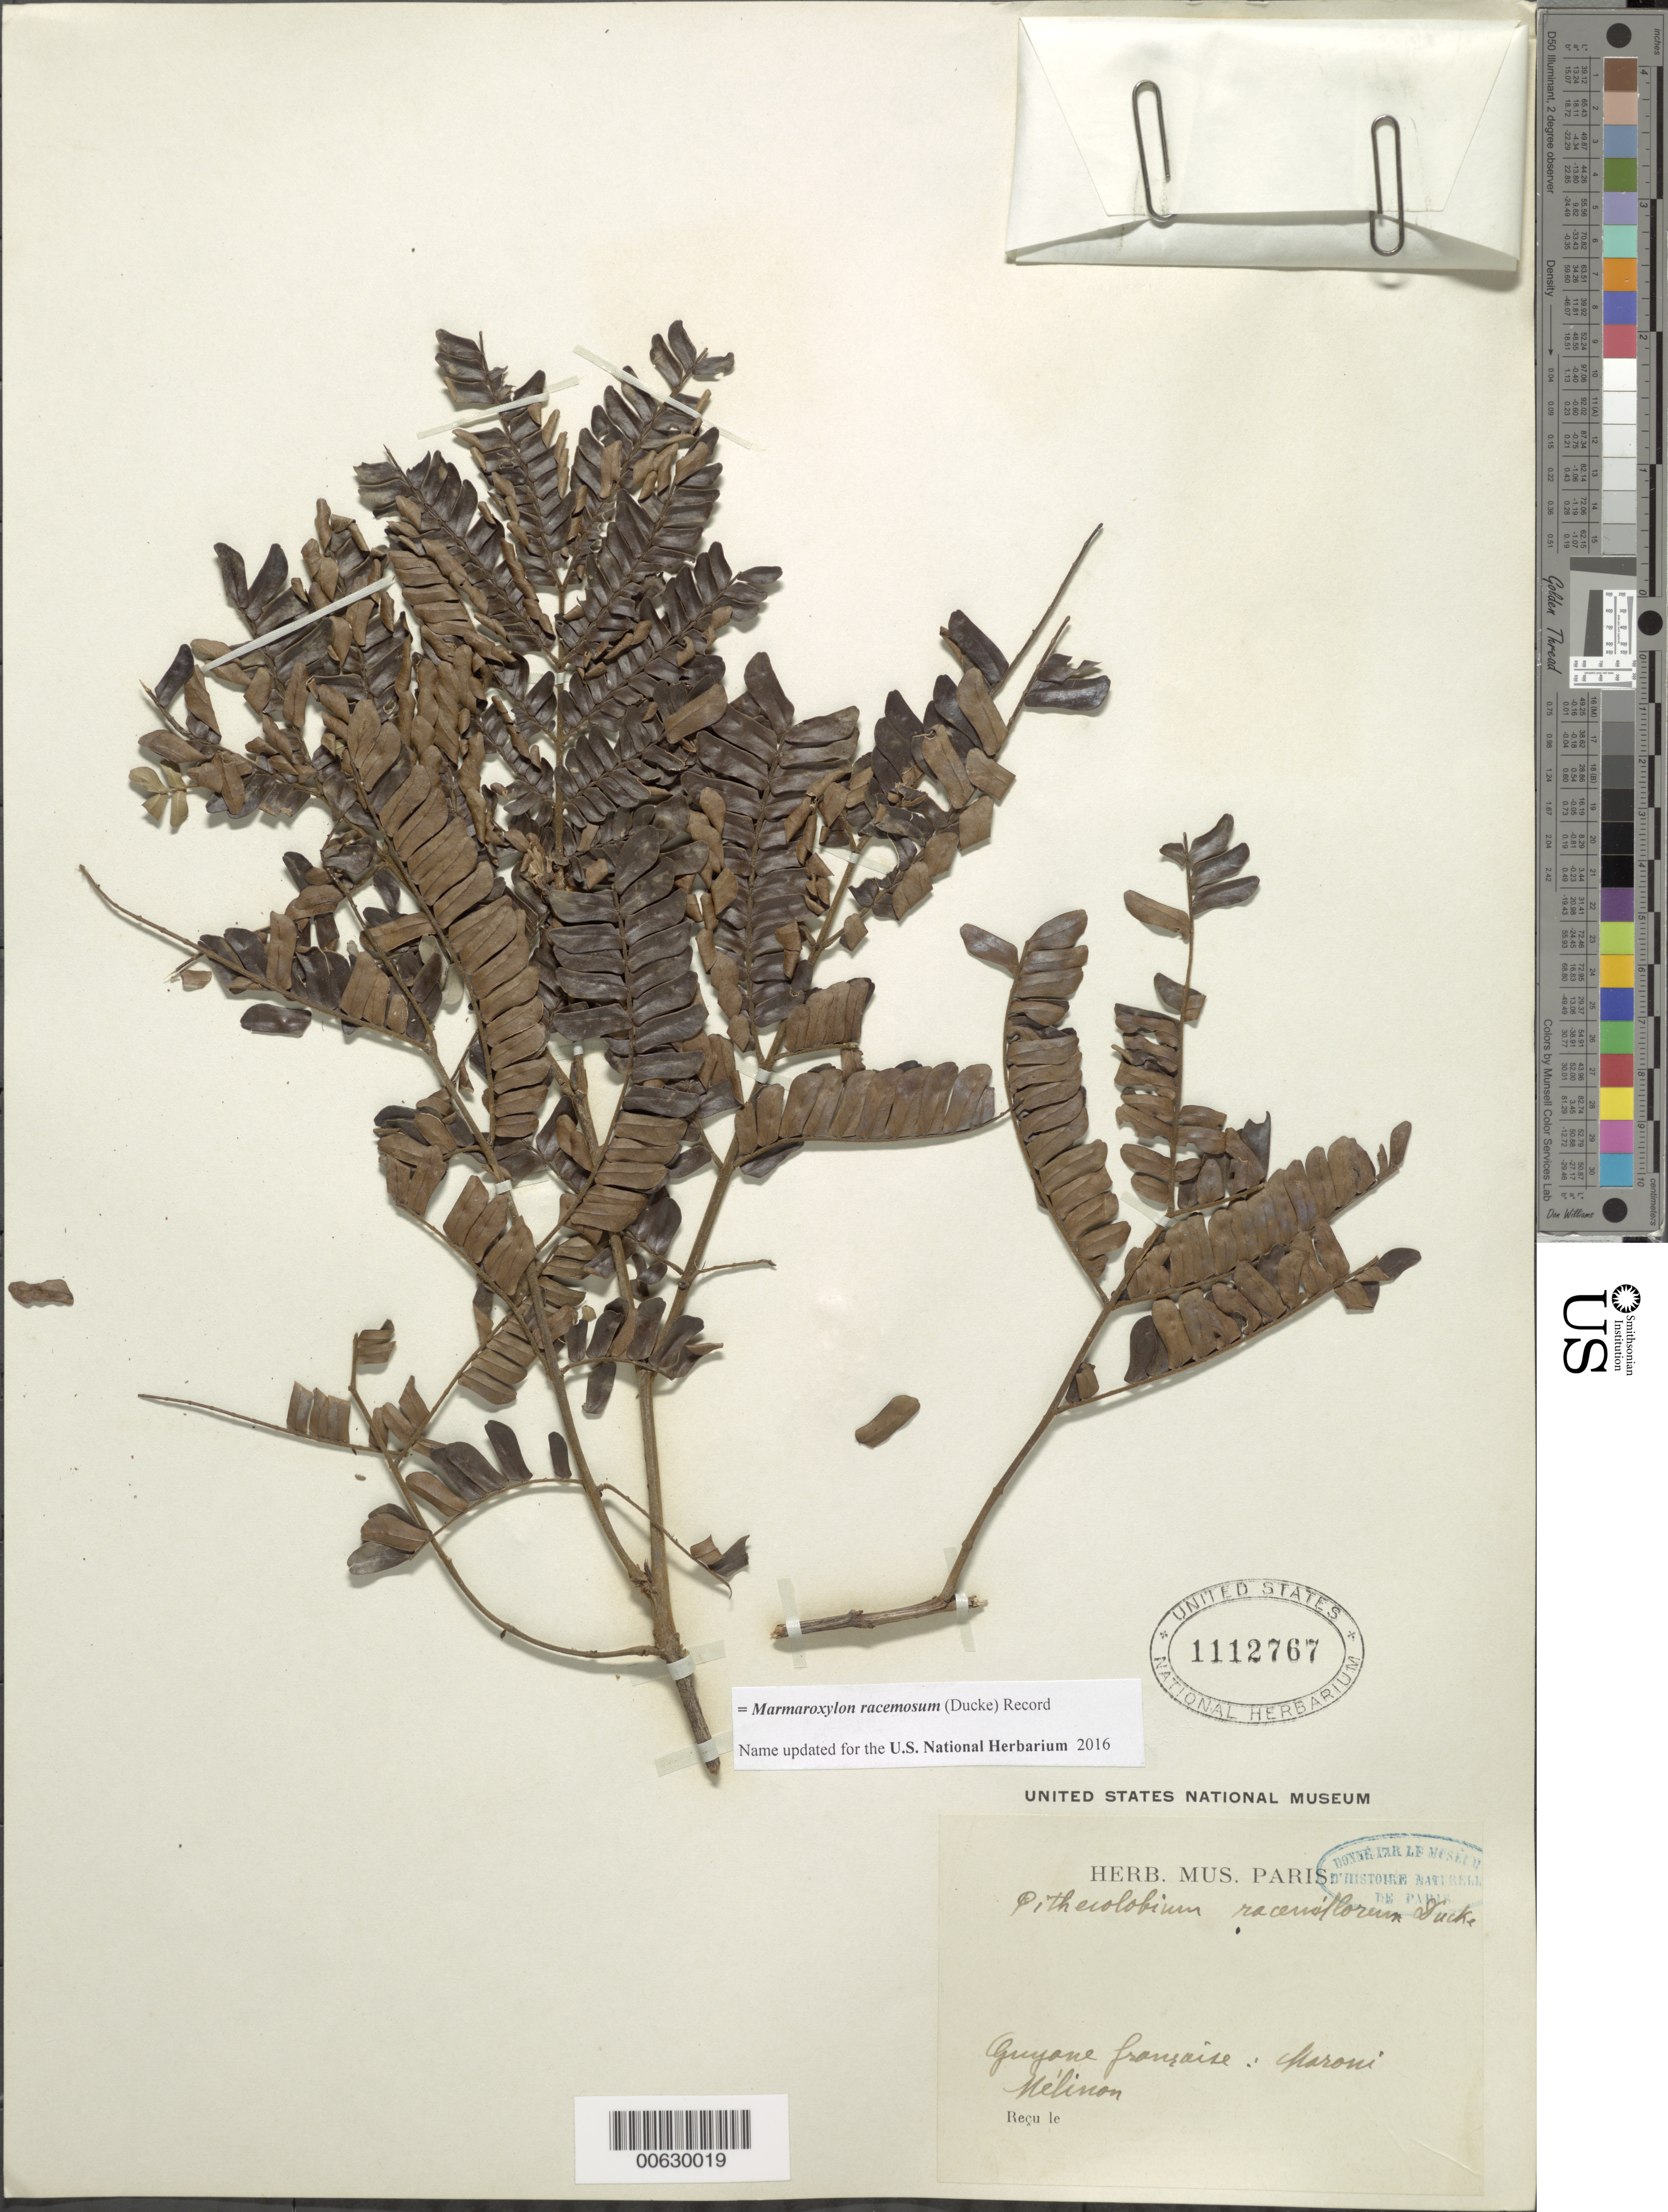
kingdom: Plantae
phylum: Tracheophyta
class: Magnoliopsida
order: Fabales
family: Fabaceae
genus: Zygia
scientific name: Zygia racemosa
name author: (Ducke) Barneby & J.W. Grimes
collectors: E. Mélinon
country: French Guiana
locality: Maroni R.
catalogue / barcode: US 1112767